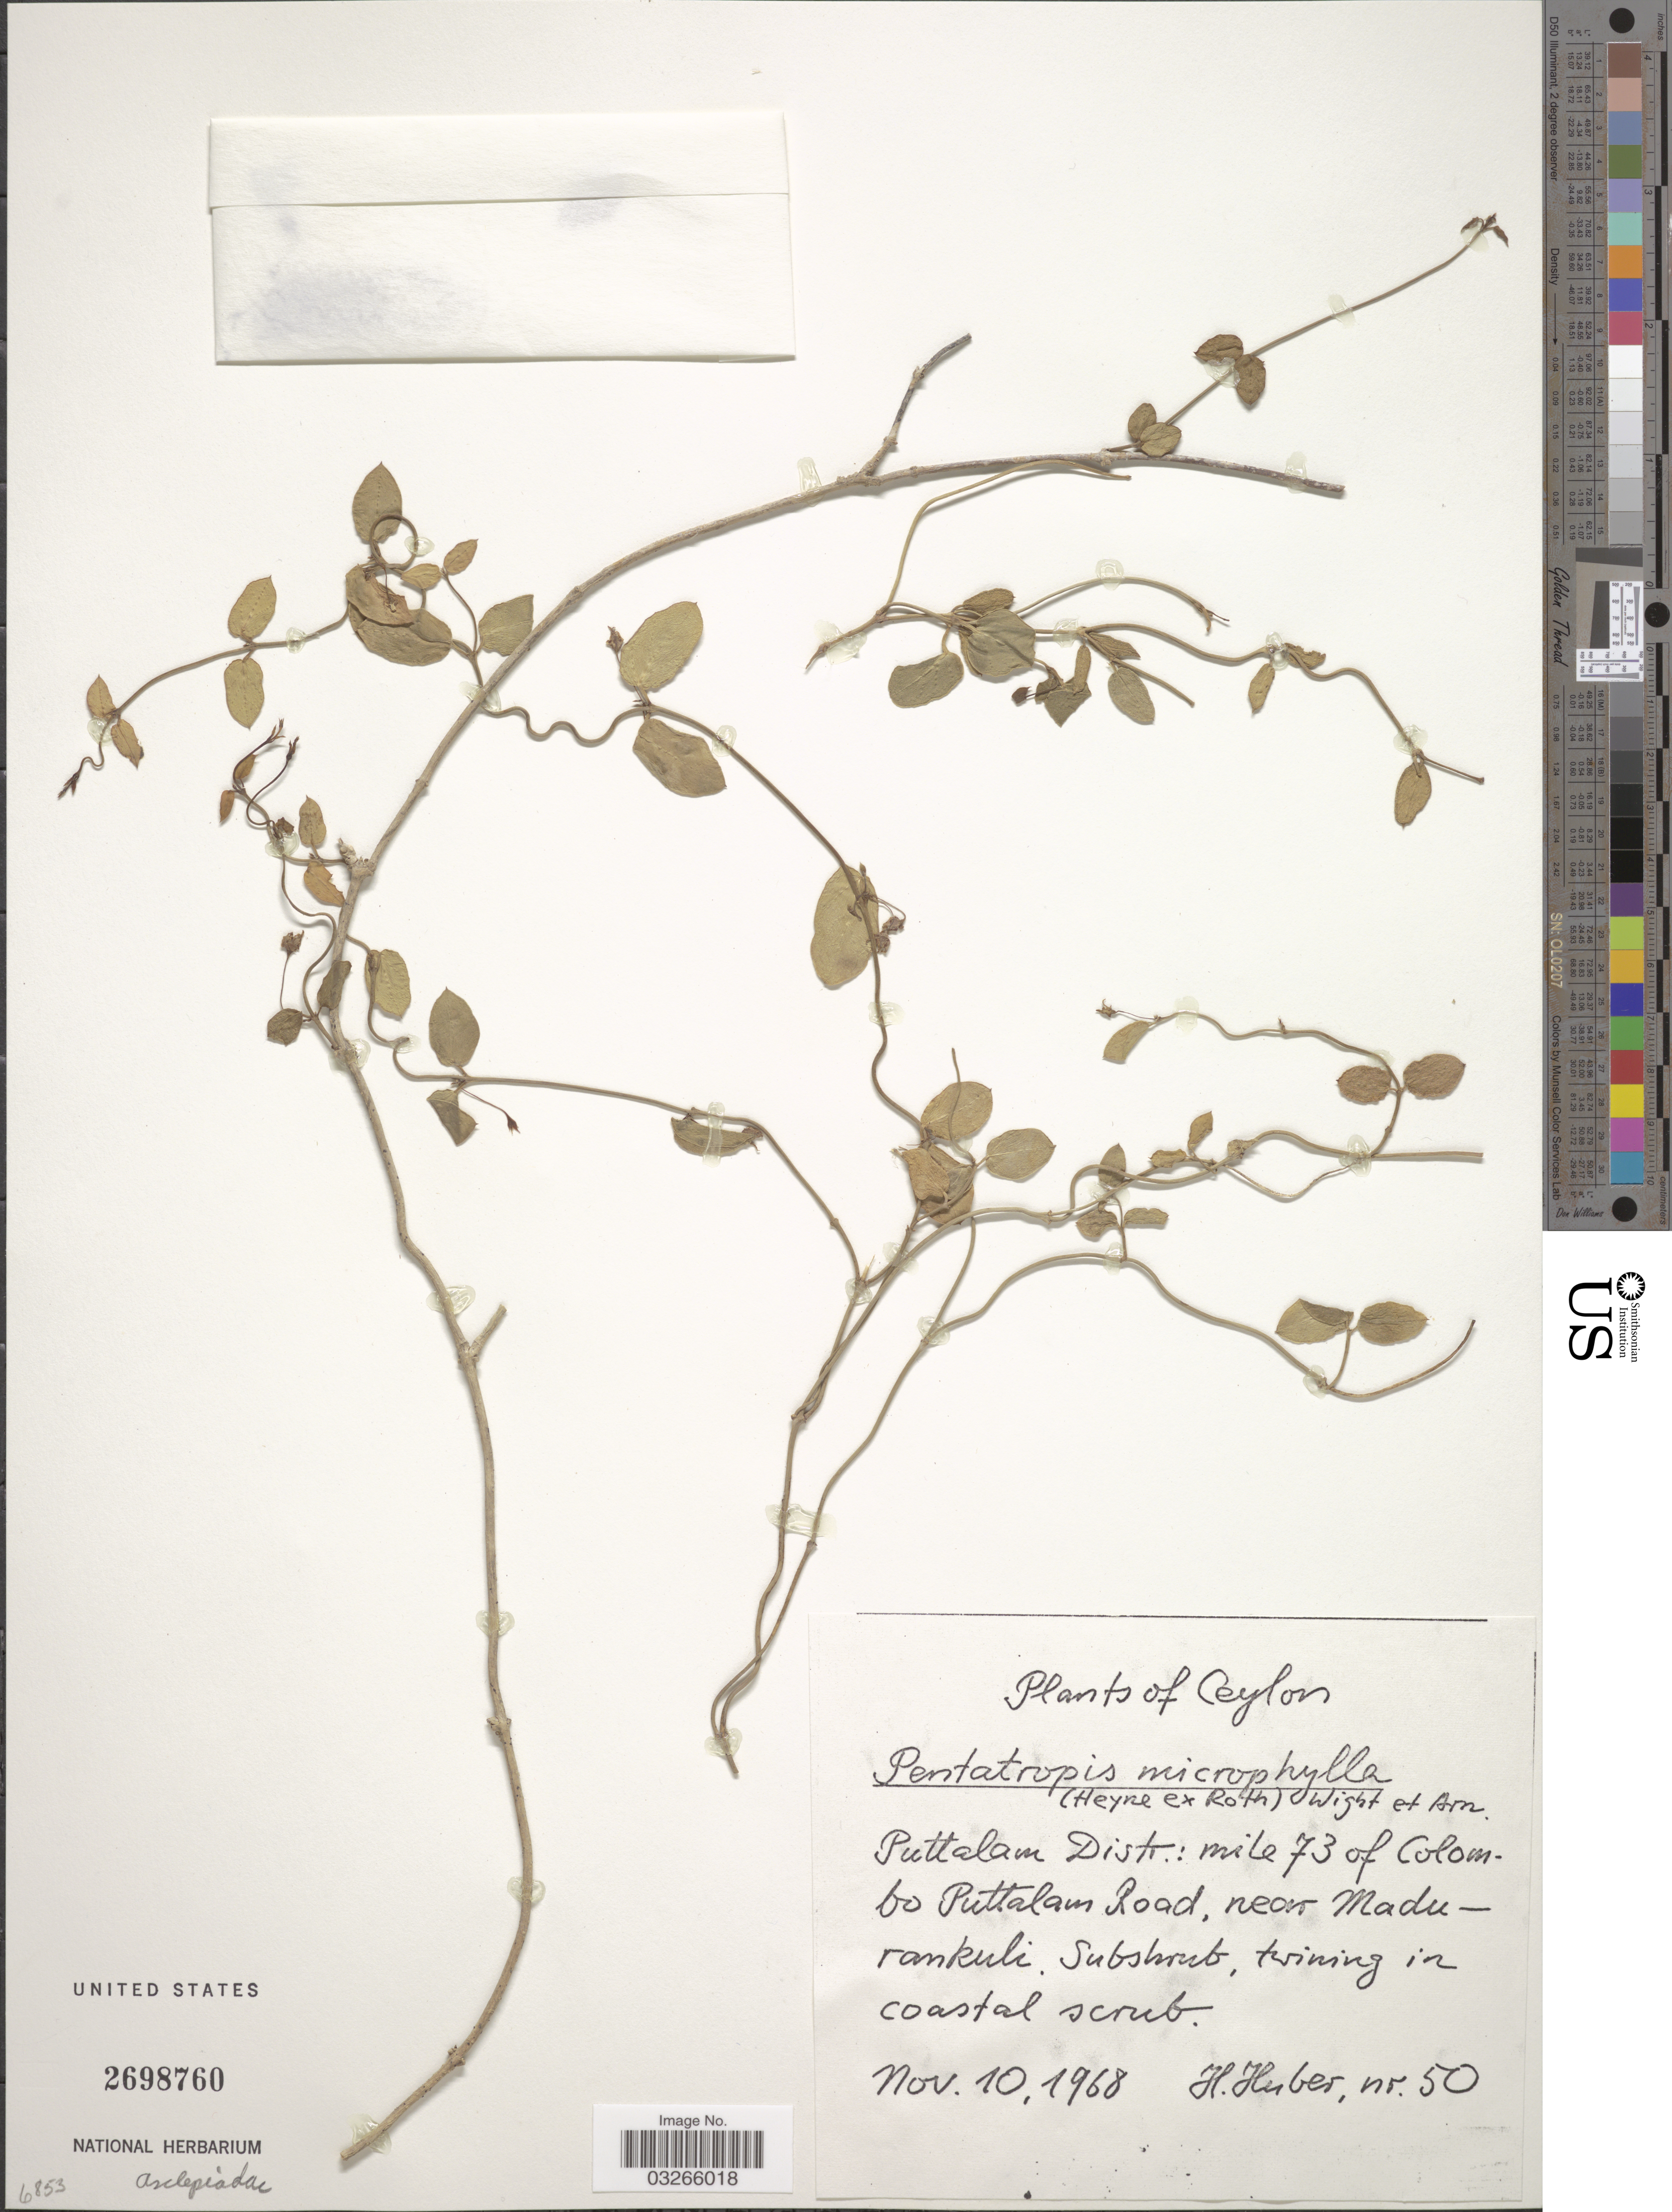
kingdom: Plantae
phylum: Tracheophyta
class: Magnoliopsida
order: Gentianales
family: Apocynaceae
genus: Pentatropis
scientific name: Pentatropis microphylla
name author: (A. Roth ex Schult.) Wight & Arn.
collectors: H. Huber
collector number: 50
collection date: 1968-11-10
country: Sri Lanka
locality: Ceylon. Puttalam Distr.: mile 73 of Colombo Puttalam Road, near Madurankuli.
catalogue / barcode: US 2698760